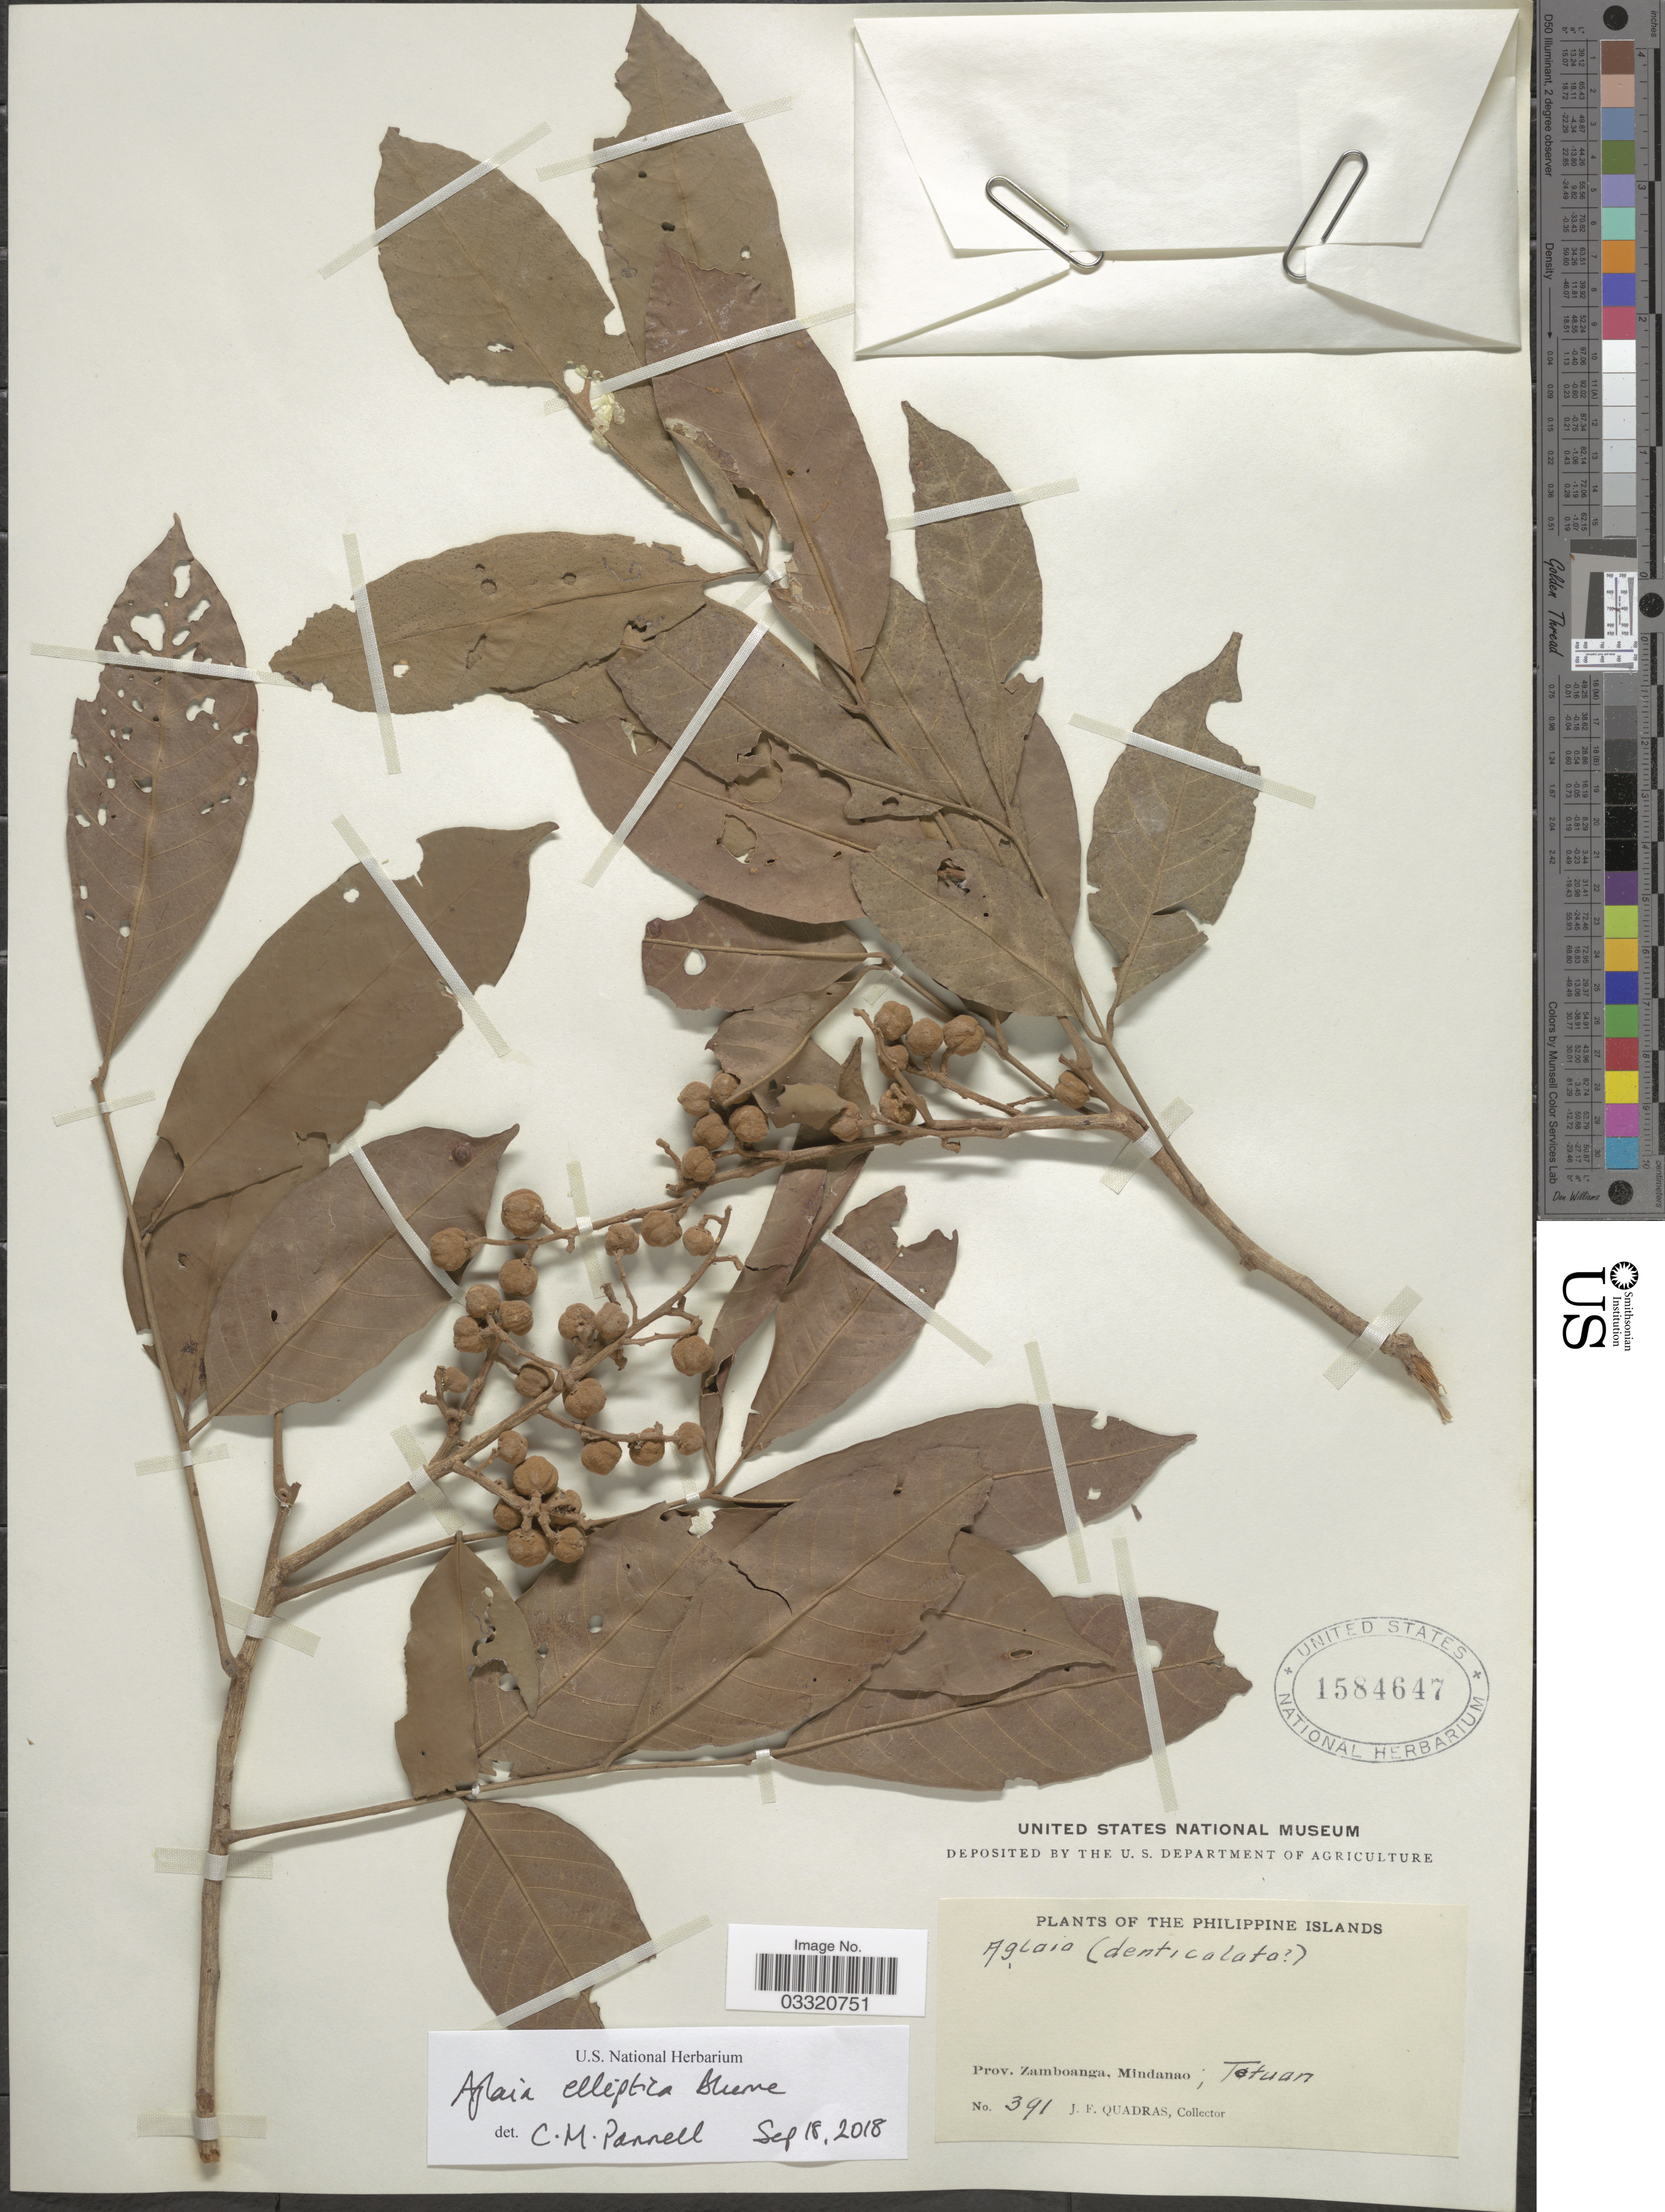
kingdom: Plantae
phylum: Tracheophyta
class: Magnoliopsida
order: Sapindales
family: Meliaceae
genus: Aglaia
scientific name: Aglaia elliptica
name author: Blume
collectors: J. Quadras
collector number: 391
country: Philippines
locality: Prov. Zamboanga, Mindanao; Tetuan.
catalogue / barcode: US 1584647